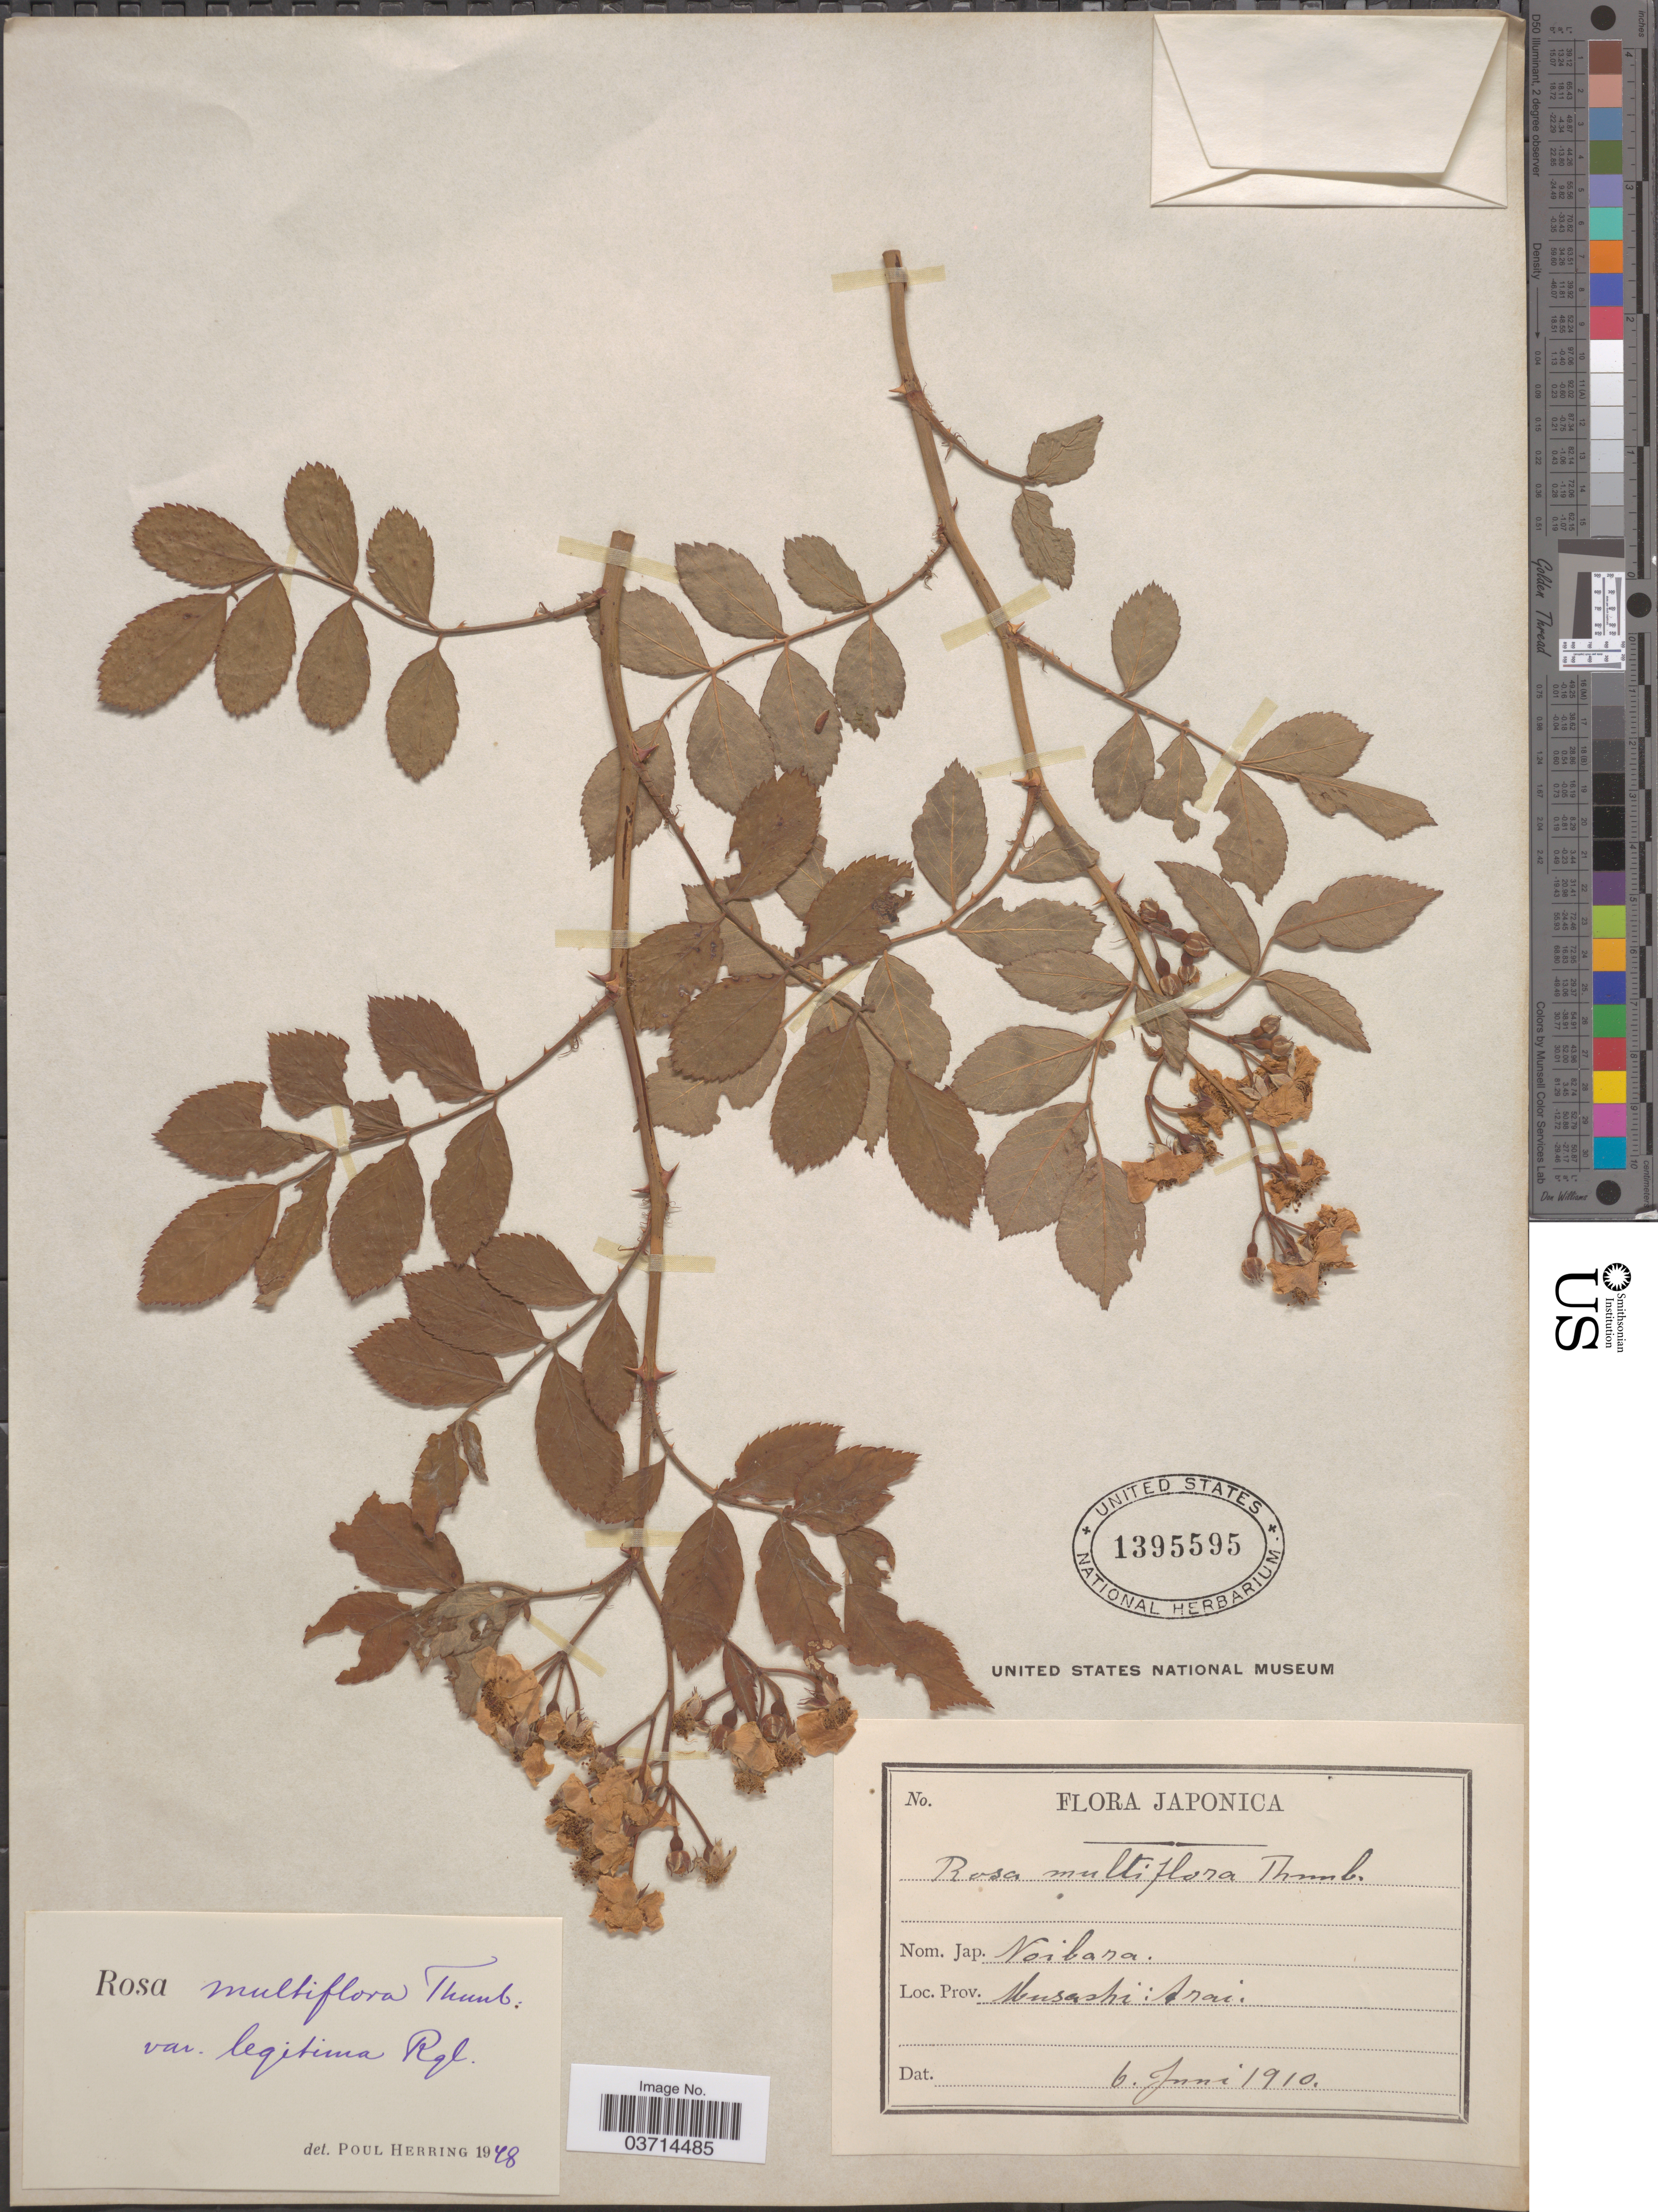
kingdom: Plantae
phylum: Tracheophyta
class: Magnoliopsida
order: Rosales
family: Rosaceae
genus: Rosa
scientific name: Rosa multiflora var. legitima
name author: Regel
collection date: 1910-06-06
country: Japan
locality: Prov. Musashi: Arai.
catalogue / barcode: US 1395595